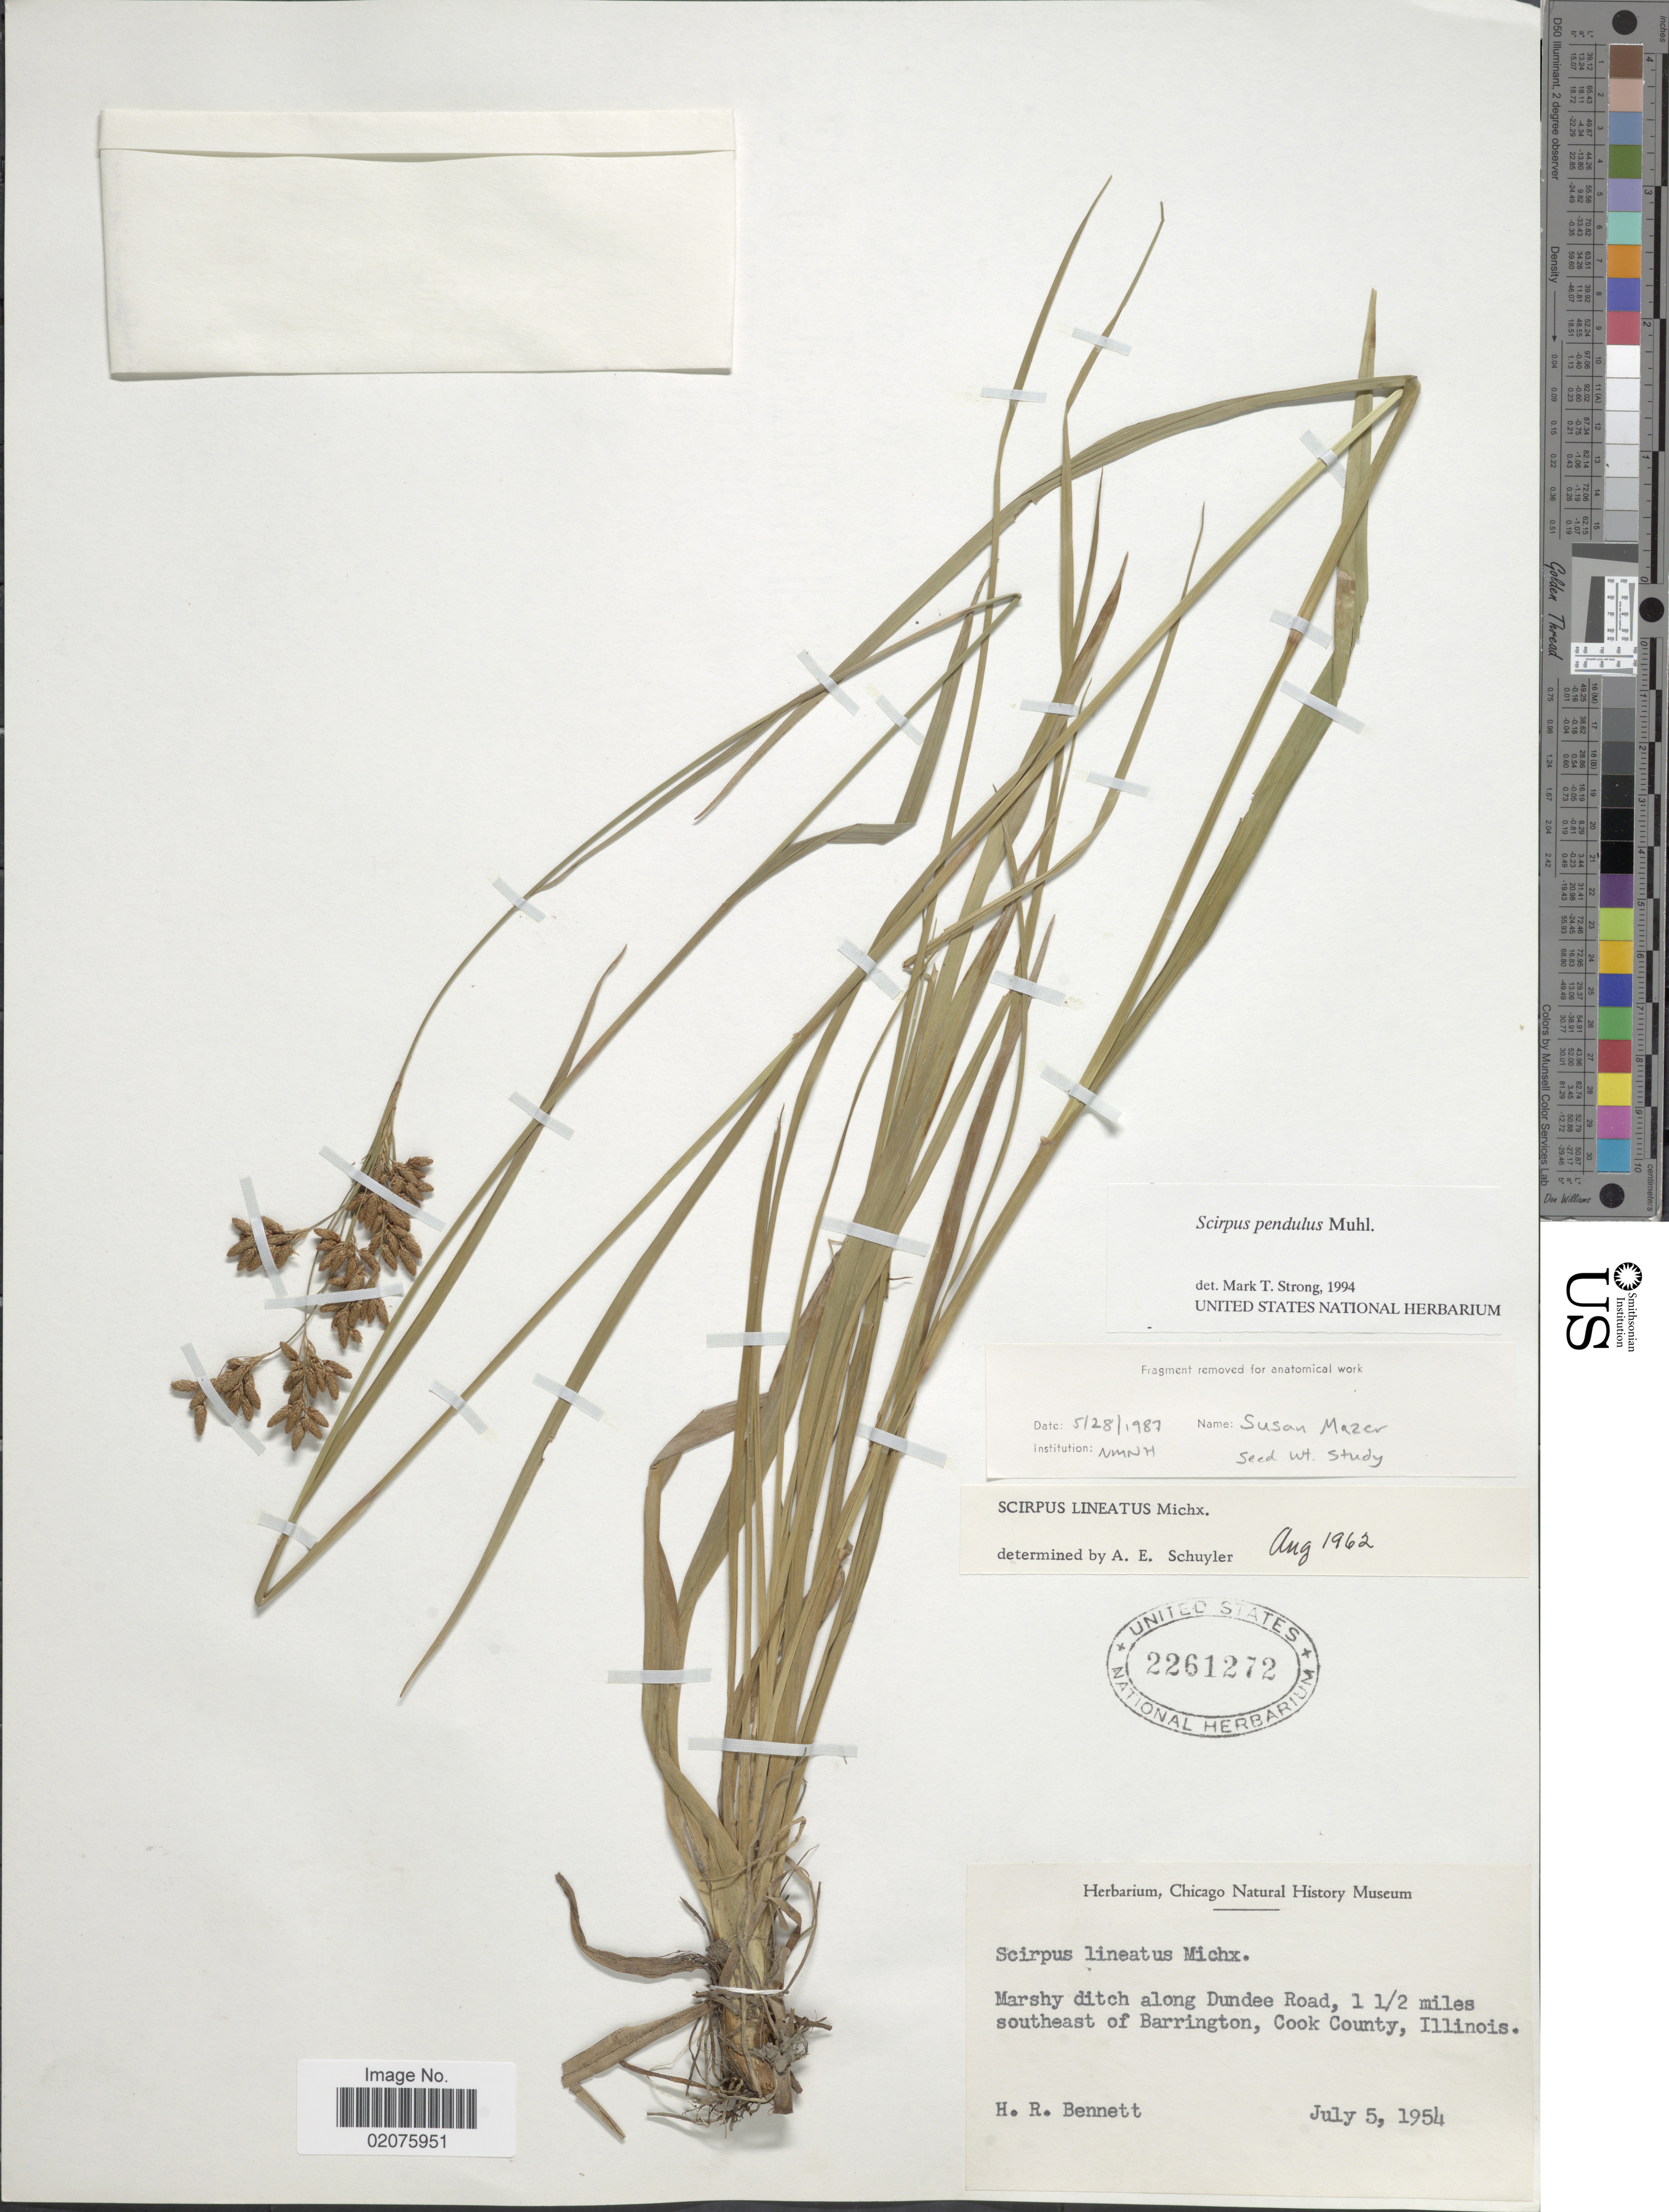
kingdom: Plantae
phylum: Tracheophyta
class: Liliopsida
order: Poales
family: Cyperaceae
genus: Scirpus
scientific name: Scirpus pendulus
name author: Muhl.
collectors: H. R. Bennett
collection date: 1954-07-05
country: United States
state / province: Illinois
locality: Marshy ditch along Dundee Road 1 1/2 miles southeast of Barrington, Cook County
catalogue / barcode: US 2261272